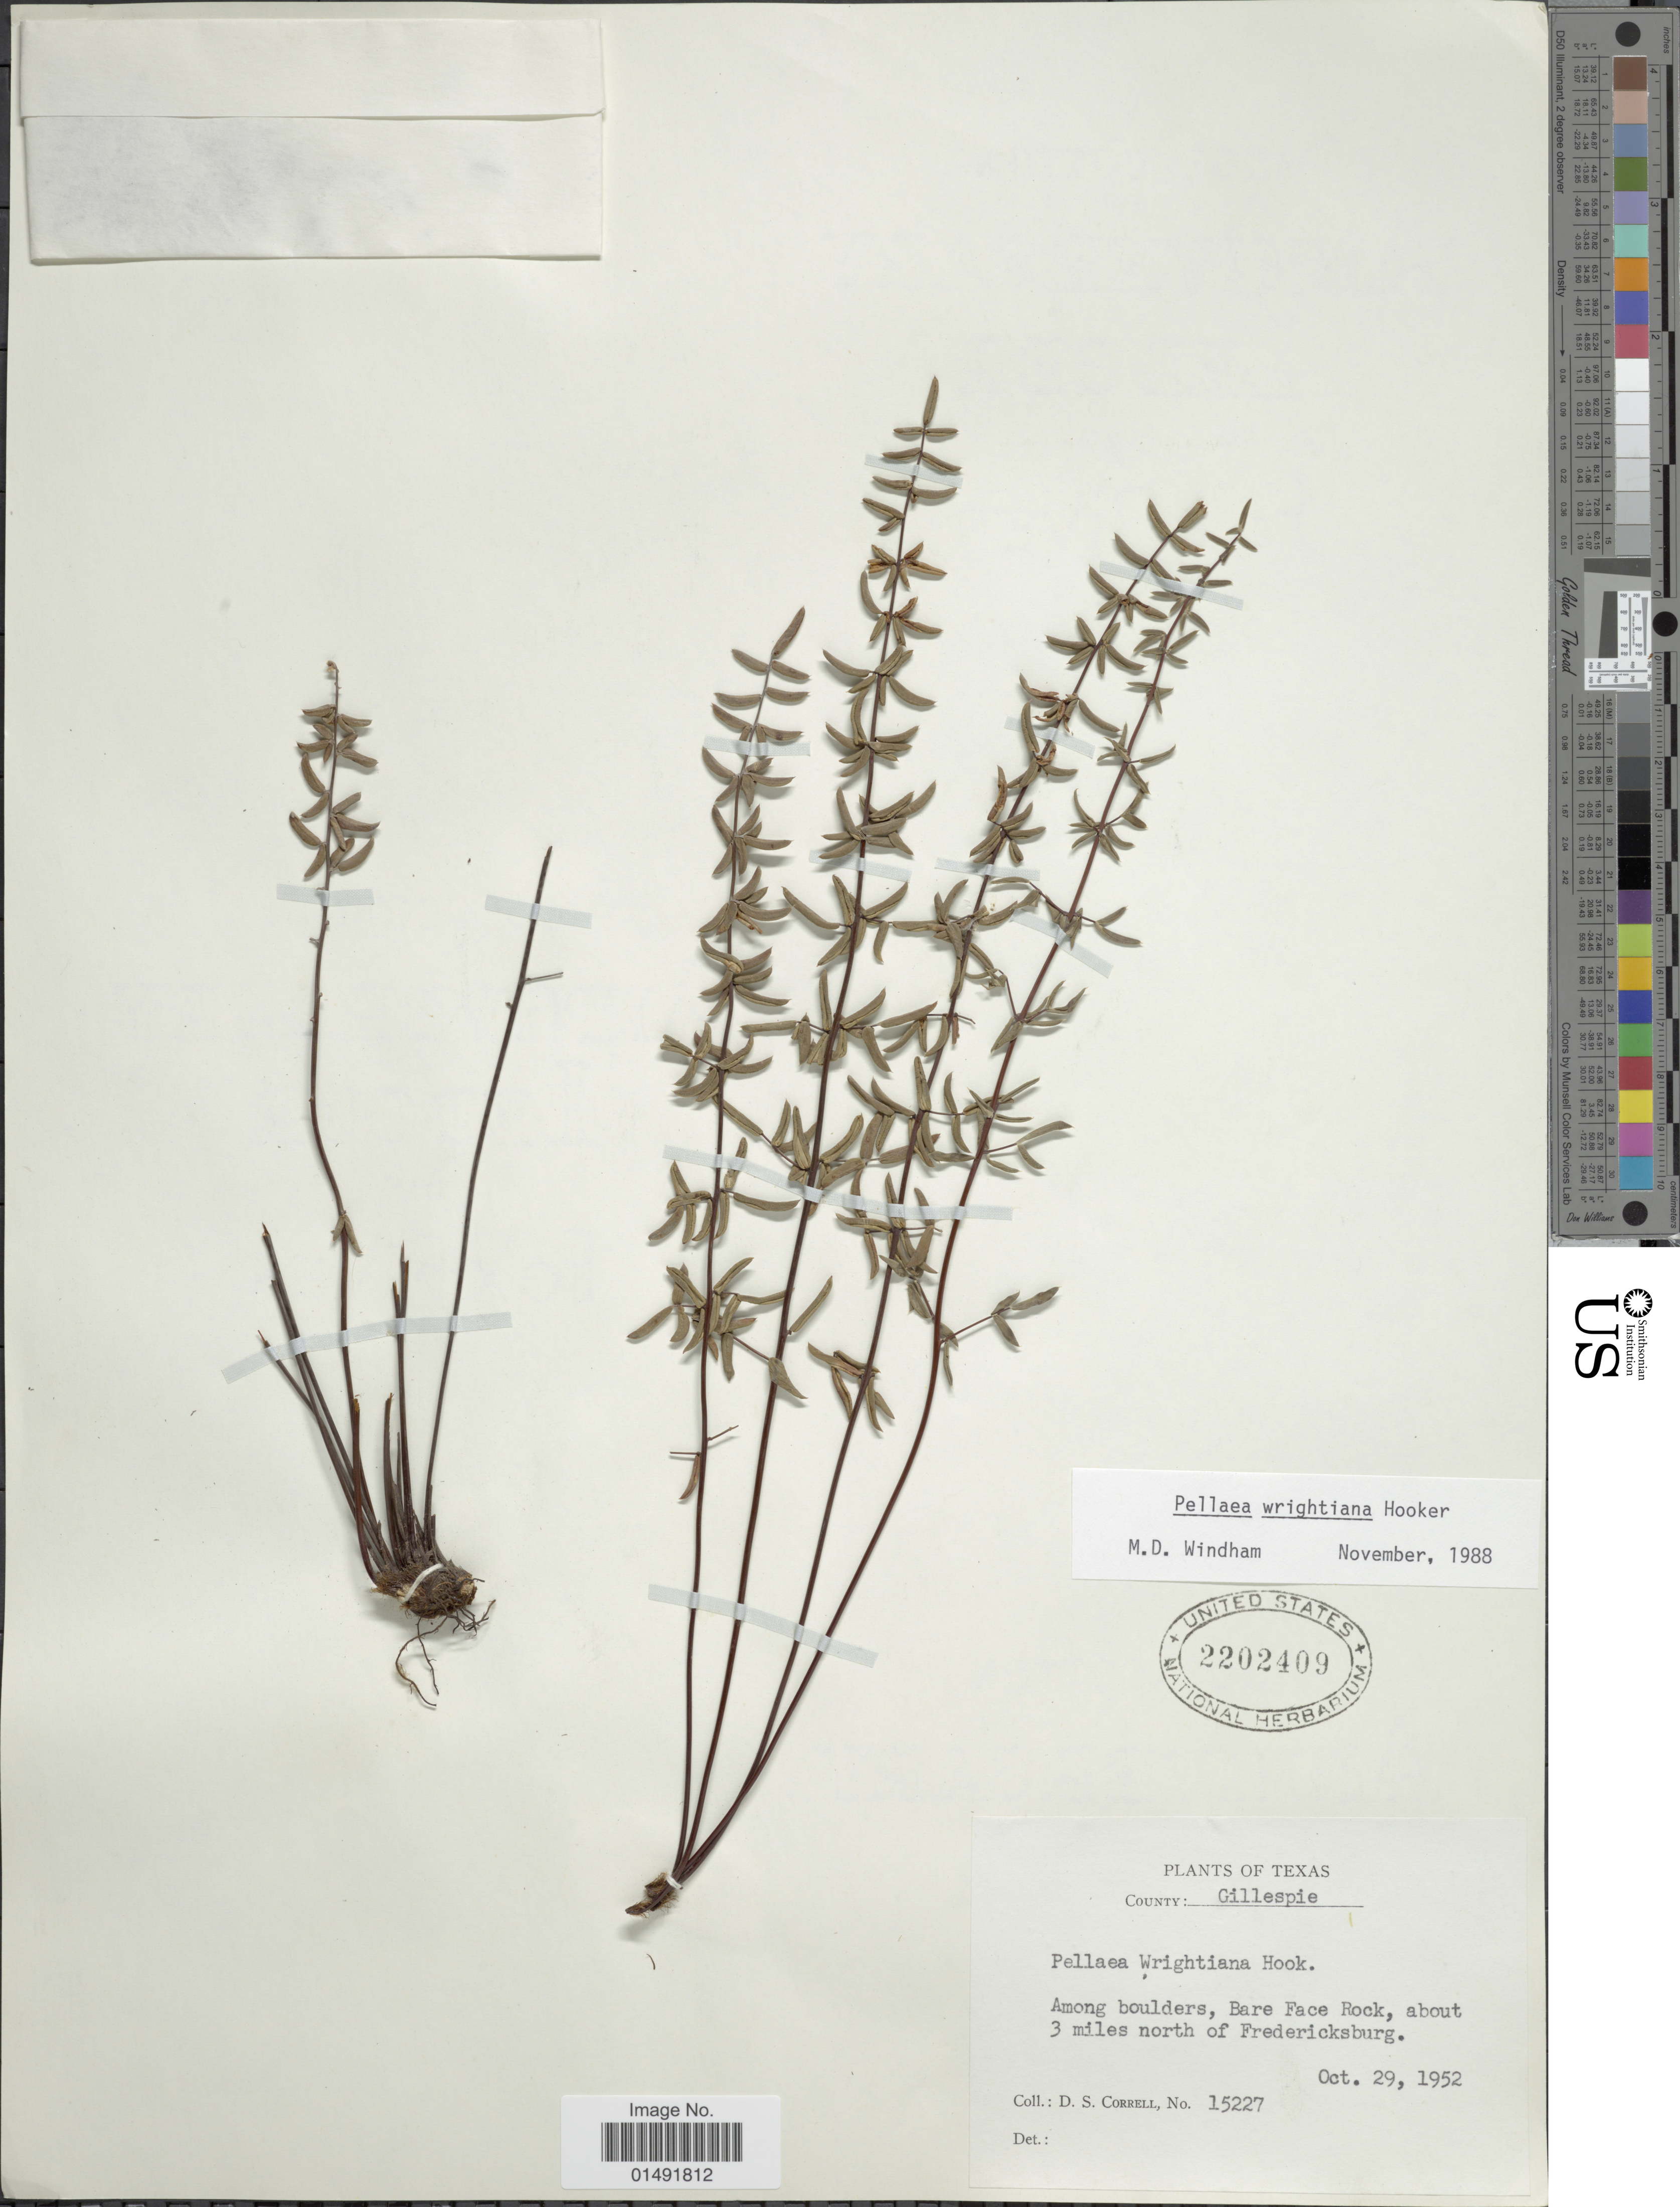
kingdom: Plantae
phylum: Tracheophyta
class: Polypodiopsida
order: Polypodiales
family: Pteridaceae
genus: Pellaea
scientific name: Pellaea wrightiana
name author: Hook.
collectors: D. S. Correll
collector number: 15227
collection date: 1952-10-29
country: United States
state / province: Texas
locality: County: Gillespie, Among boulders, bare Face, aboit 3 miles north of Fredericksburg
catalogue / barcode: US 2202409